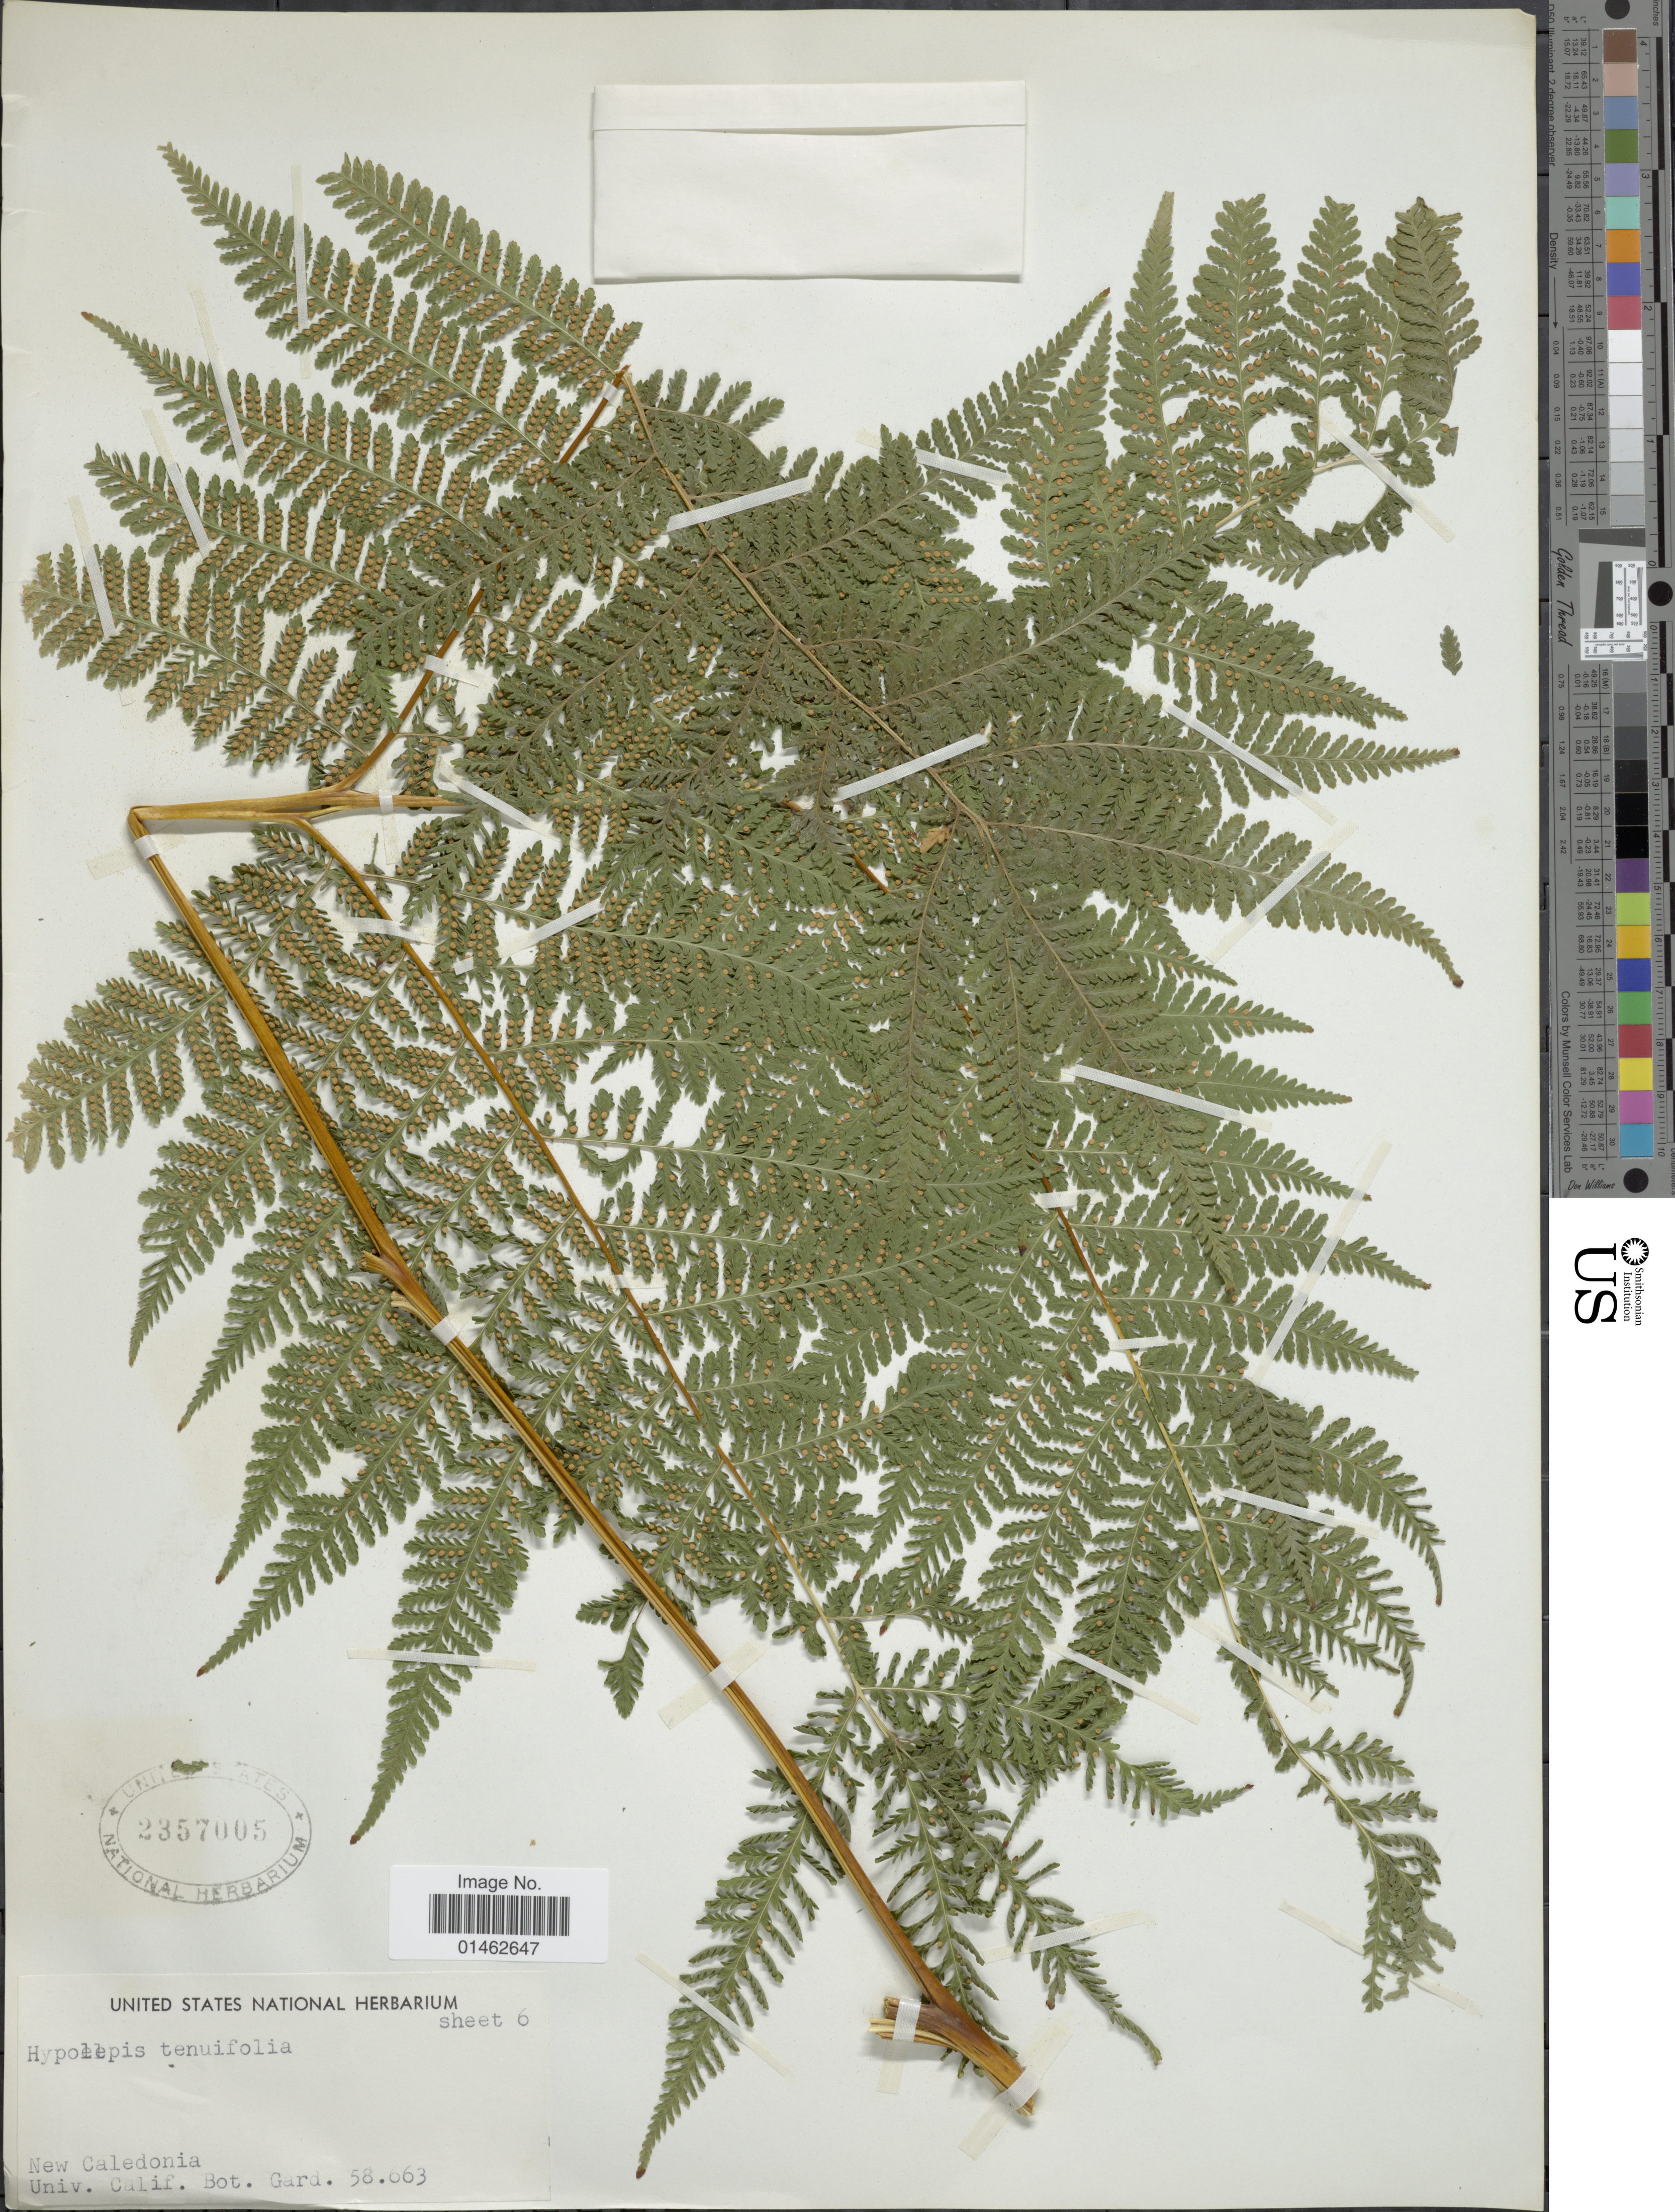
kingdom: Plantae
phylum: Tracheophyta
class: Polypodiopsida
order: Polypodiales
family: Dennstaedtiaceae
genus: Hypolepis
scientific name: Hypolepis tenuifolia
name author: (G. Forst.) Bernh.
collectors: Univ. Calif. Bot. Gard.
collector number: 58663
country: New Caledonia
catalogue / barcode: US 2357005